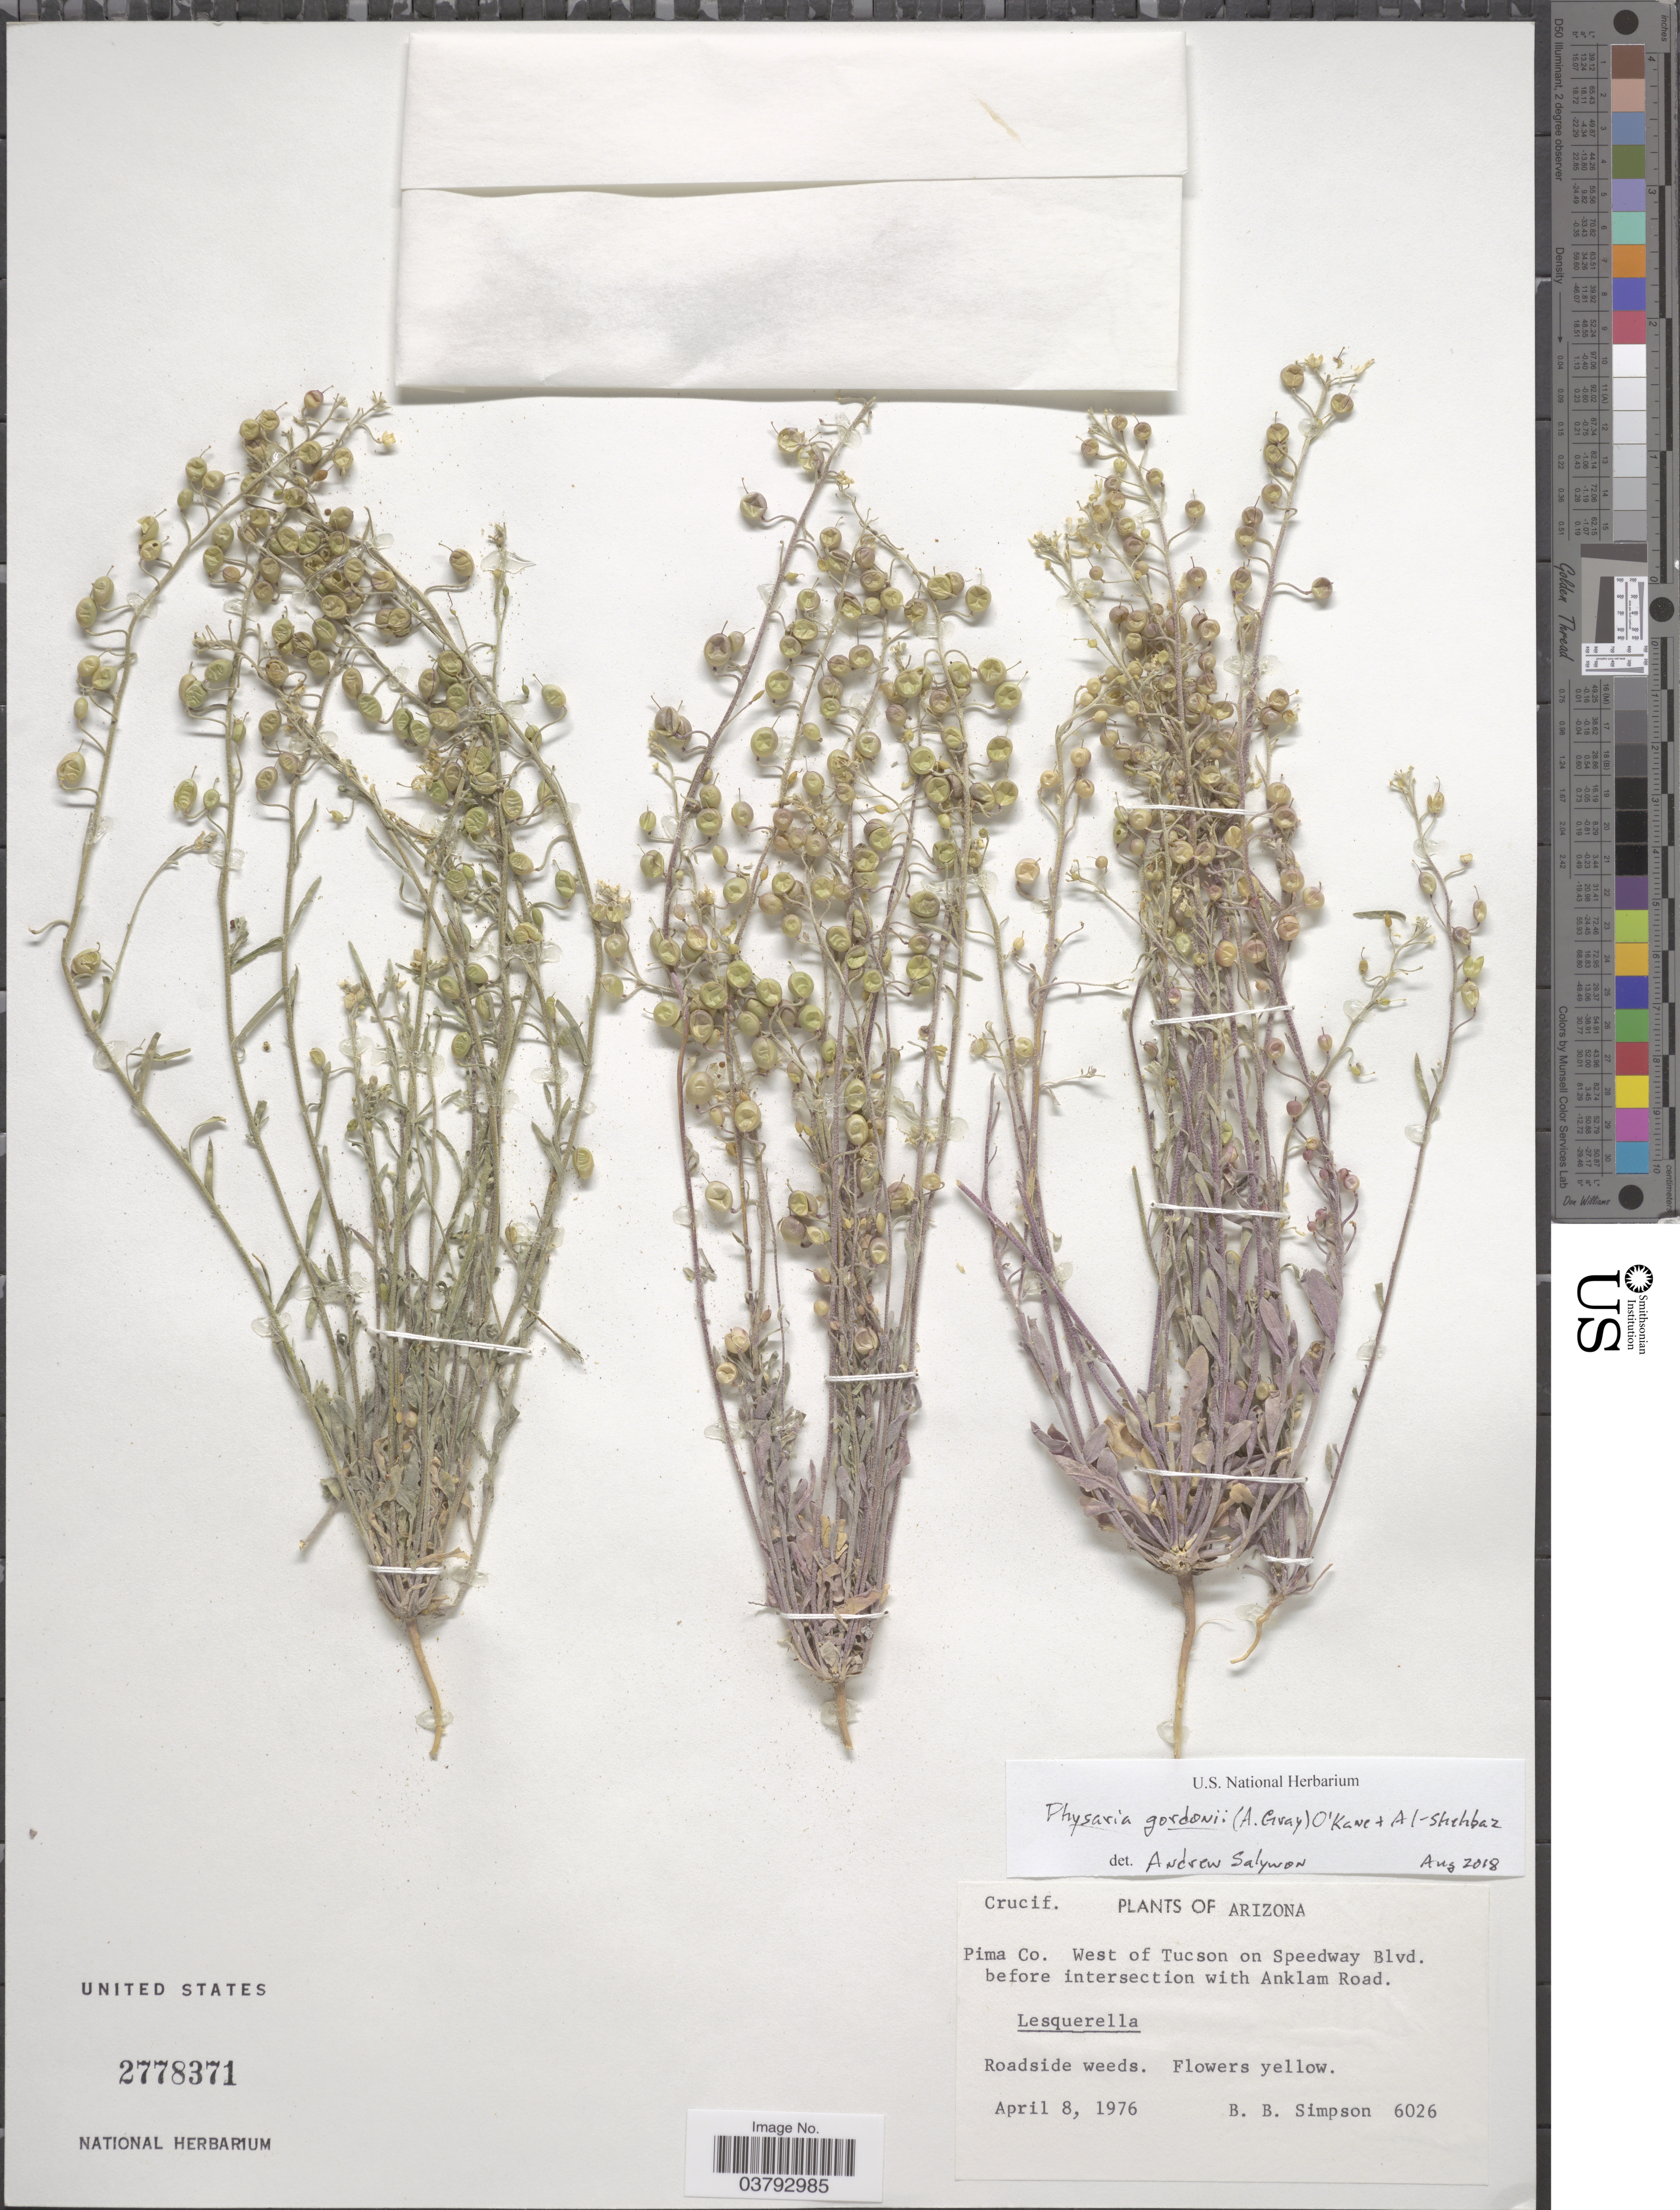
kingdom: Plantae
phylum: Tracheophyta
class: Magnoliopsida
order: Brassicales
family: Brassicaceae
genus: Physaria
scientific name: Physaria gordonii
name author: (A. Gray) O'Kane & Al-Shehbaz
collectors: B. Simpson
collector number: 6026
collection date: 1976-04-08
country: United States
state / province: Arizona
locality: Pima Co. West of Tucson on Speedway Blvd. before intersection with Anklam Road.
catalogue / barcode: US 2778371